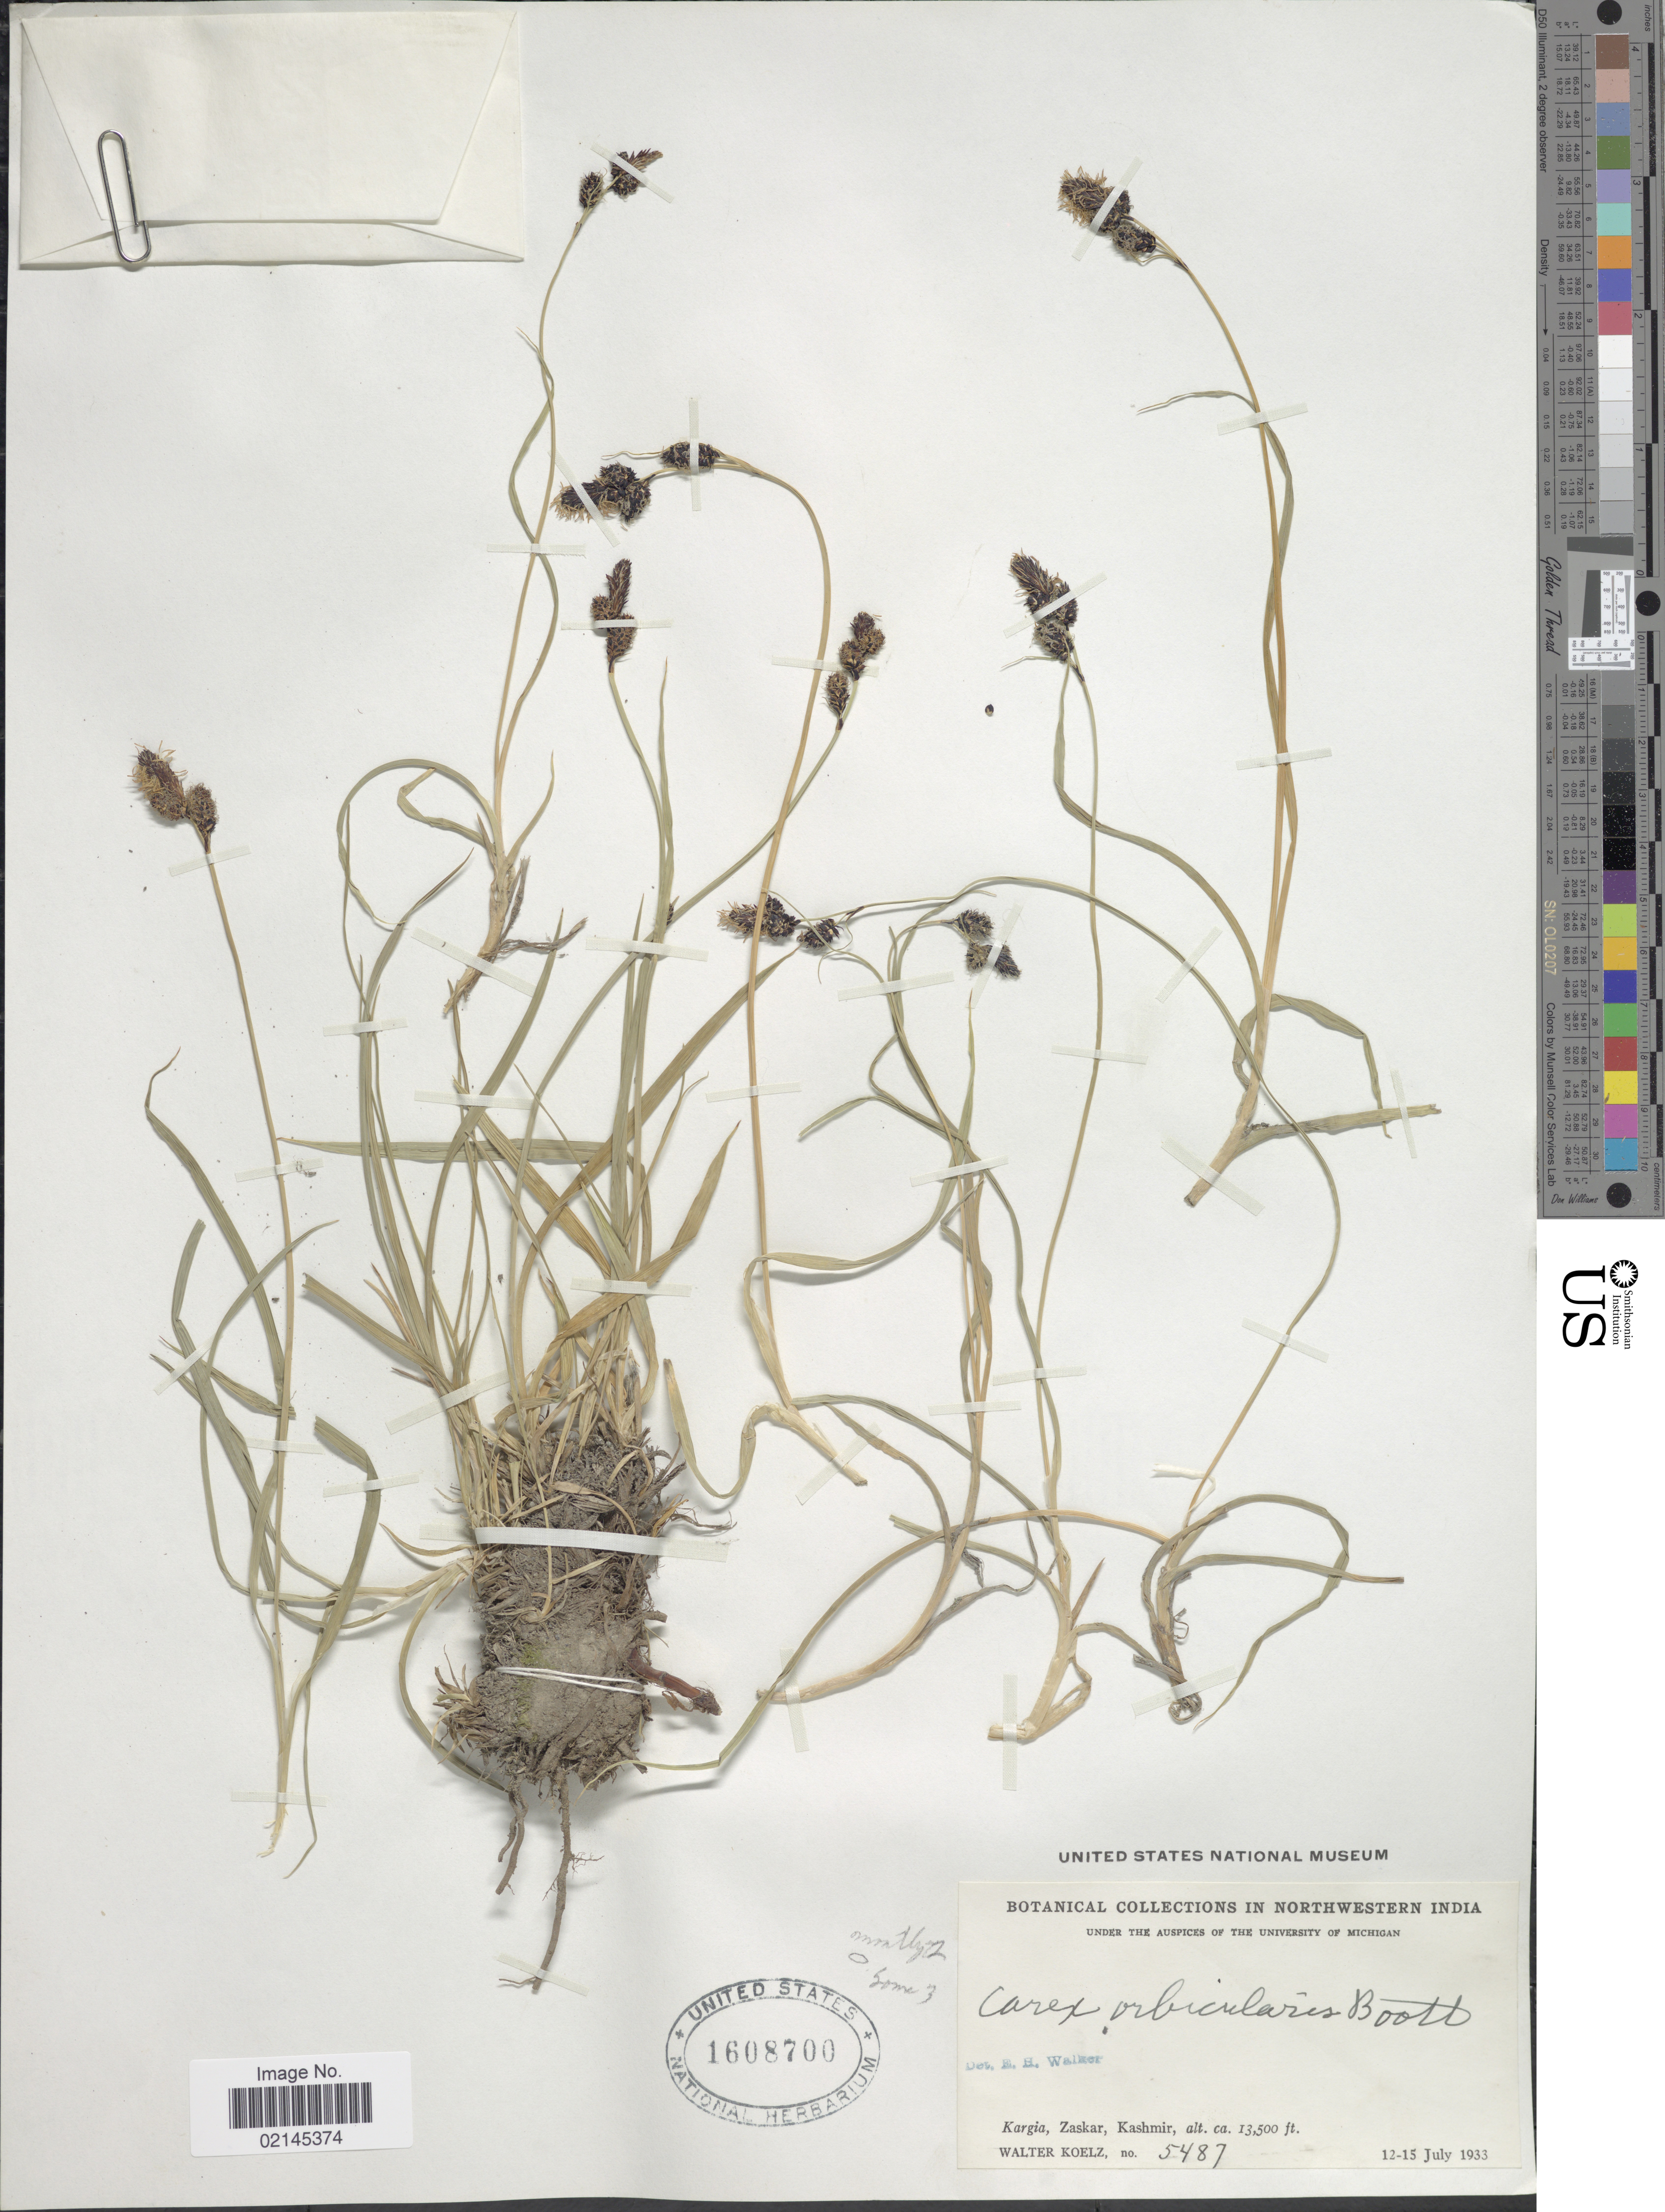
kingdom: Plantae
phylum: Tracheophyta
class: Liliopsida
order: Poales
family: Cyperaceae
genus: Carex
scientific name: Carex orbicularis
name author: Boott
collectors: W. N. Koelz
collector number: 5487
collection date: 1933-07-12/1933-07-15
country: India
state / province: Jammu and Kashmir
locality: Northwestern India, Kargia, Zaskar, Kashmir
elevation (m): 4115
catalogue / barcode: US 1608700